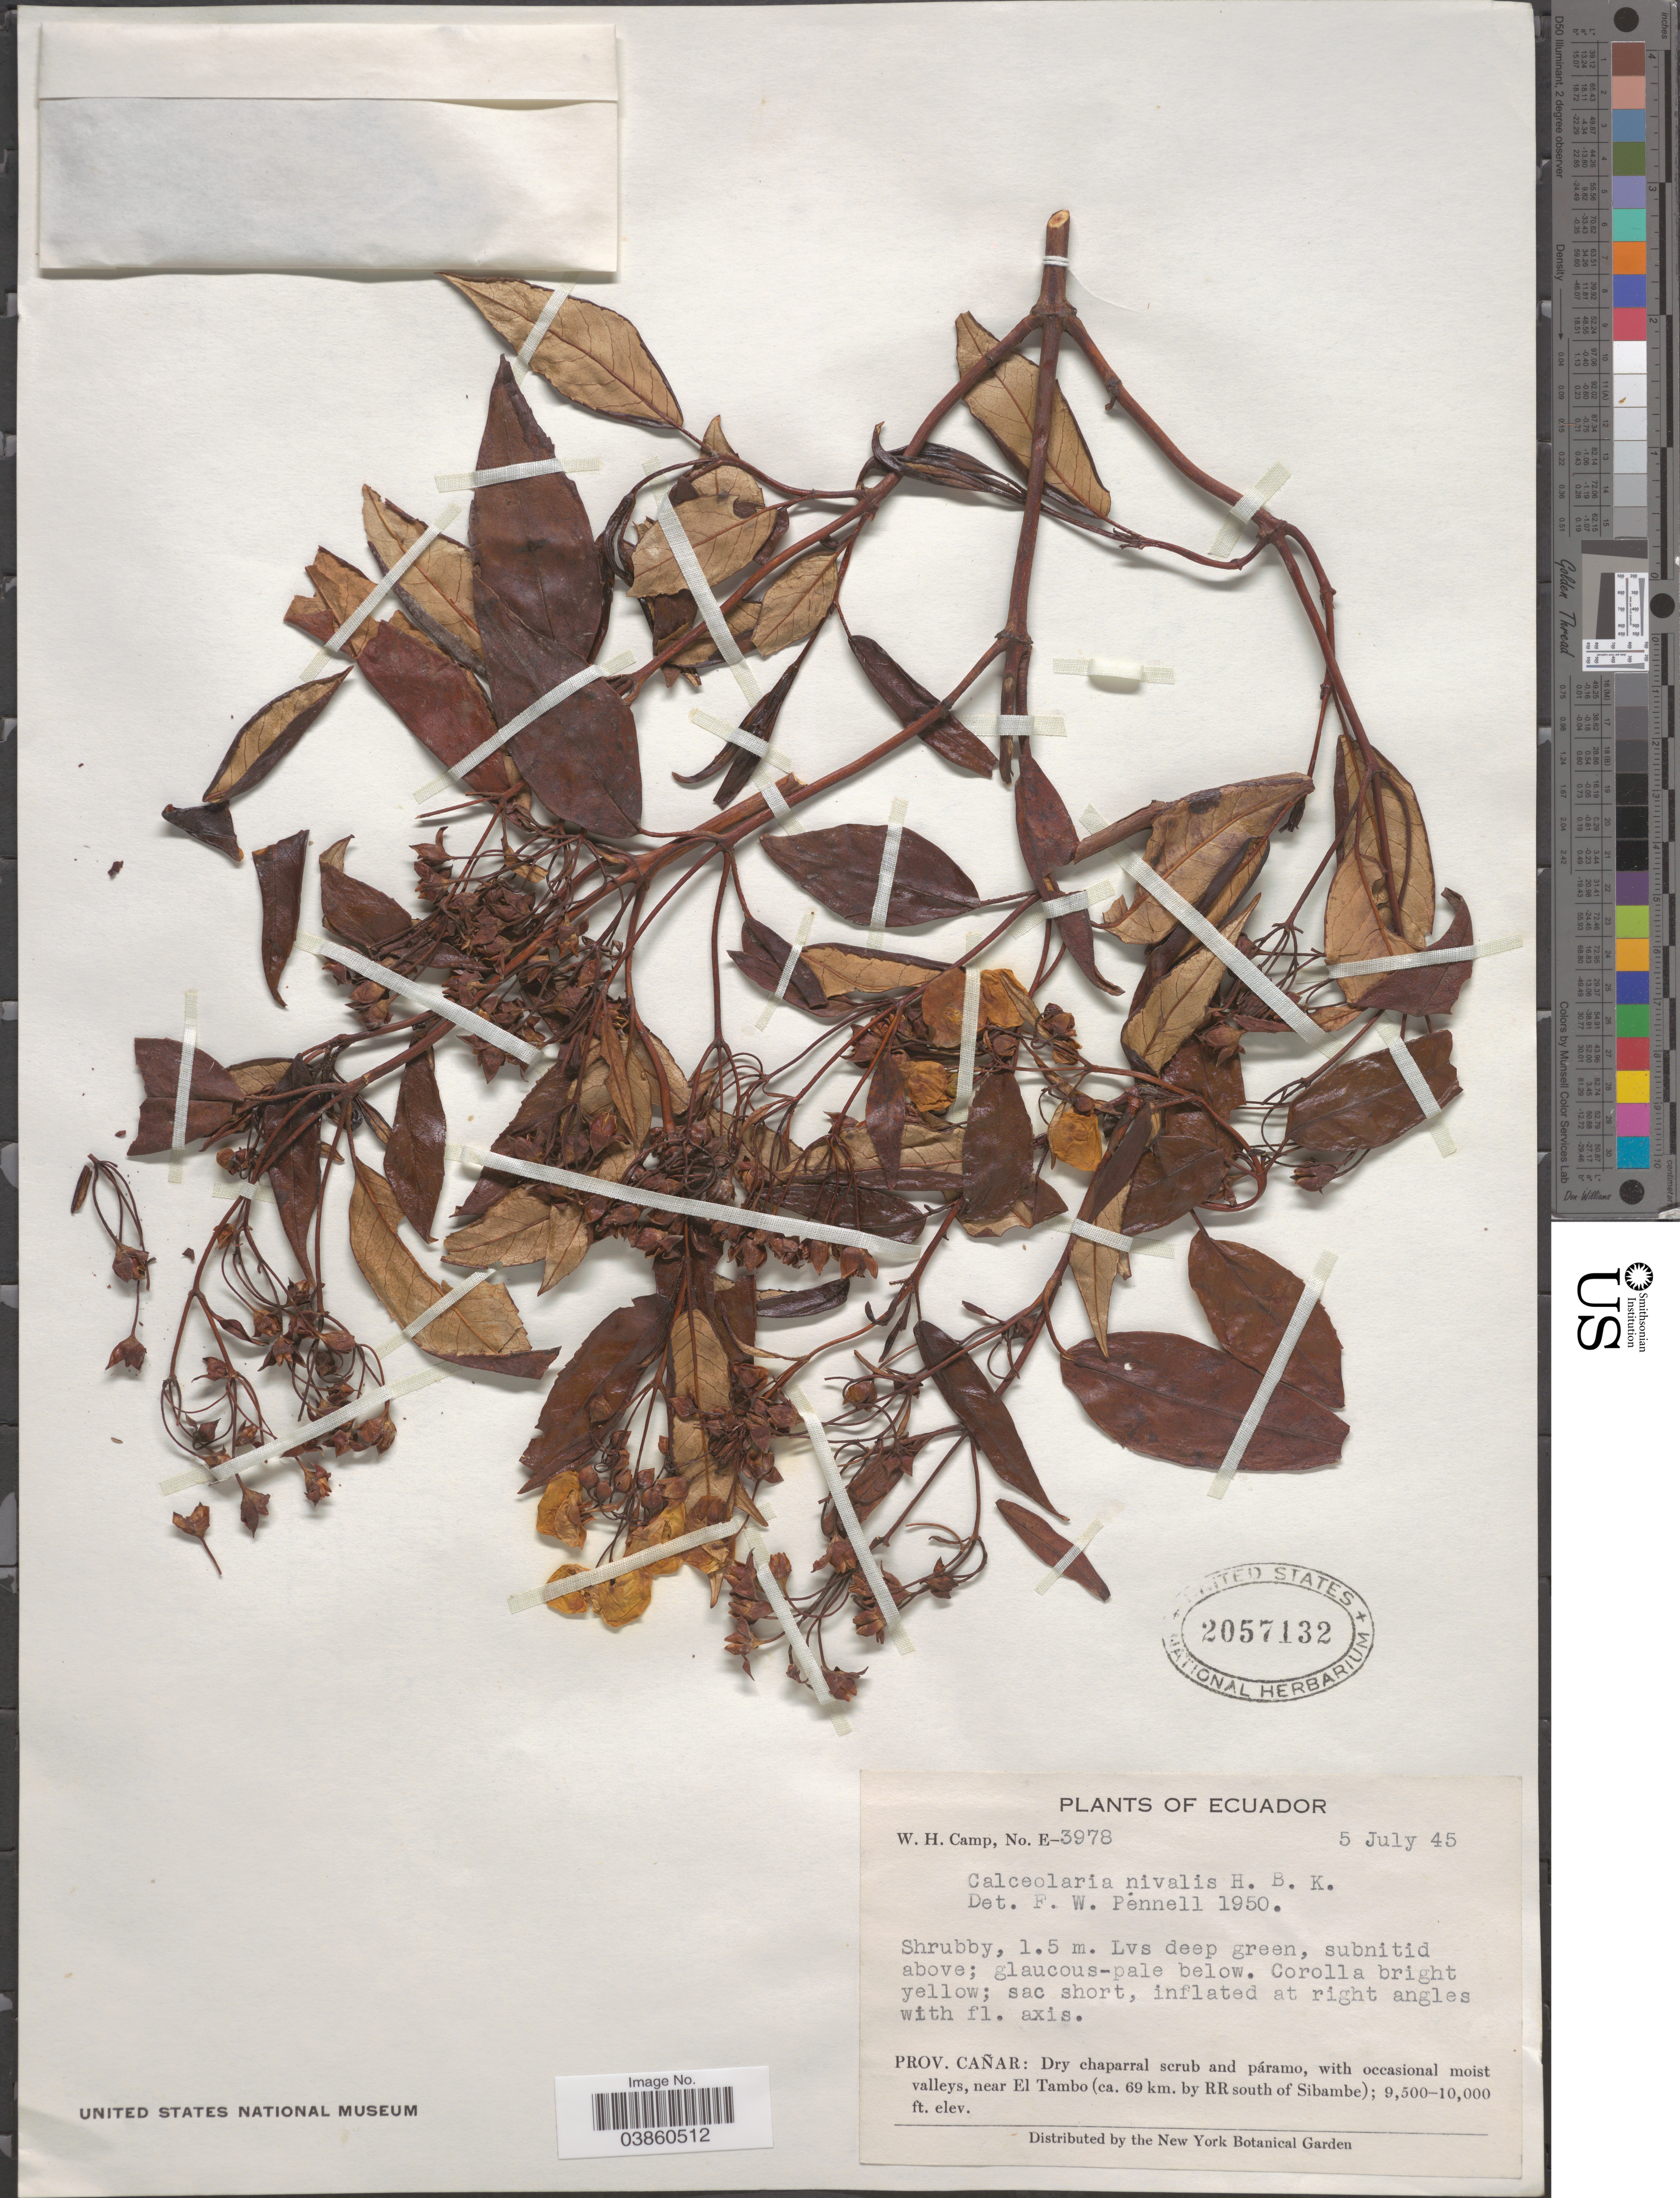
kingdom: Plantae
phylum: Tracheophyta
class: Magnoliopsida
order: Lamiales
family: Calceolariaceae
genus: Calceolaria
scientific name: Calceolaria nivalis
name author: Kunth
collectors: W. H. Camp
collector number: E-3978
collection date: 1945-07-05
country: Ecuador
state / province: Cañar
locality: Near El Tambo (ca. 69 km. by RR south of Sibambe).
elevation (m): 2896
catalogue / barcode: US 2057132